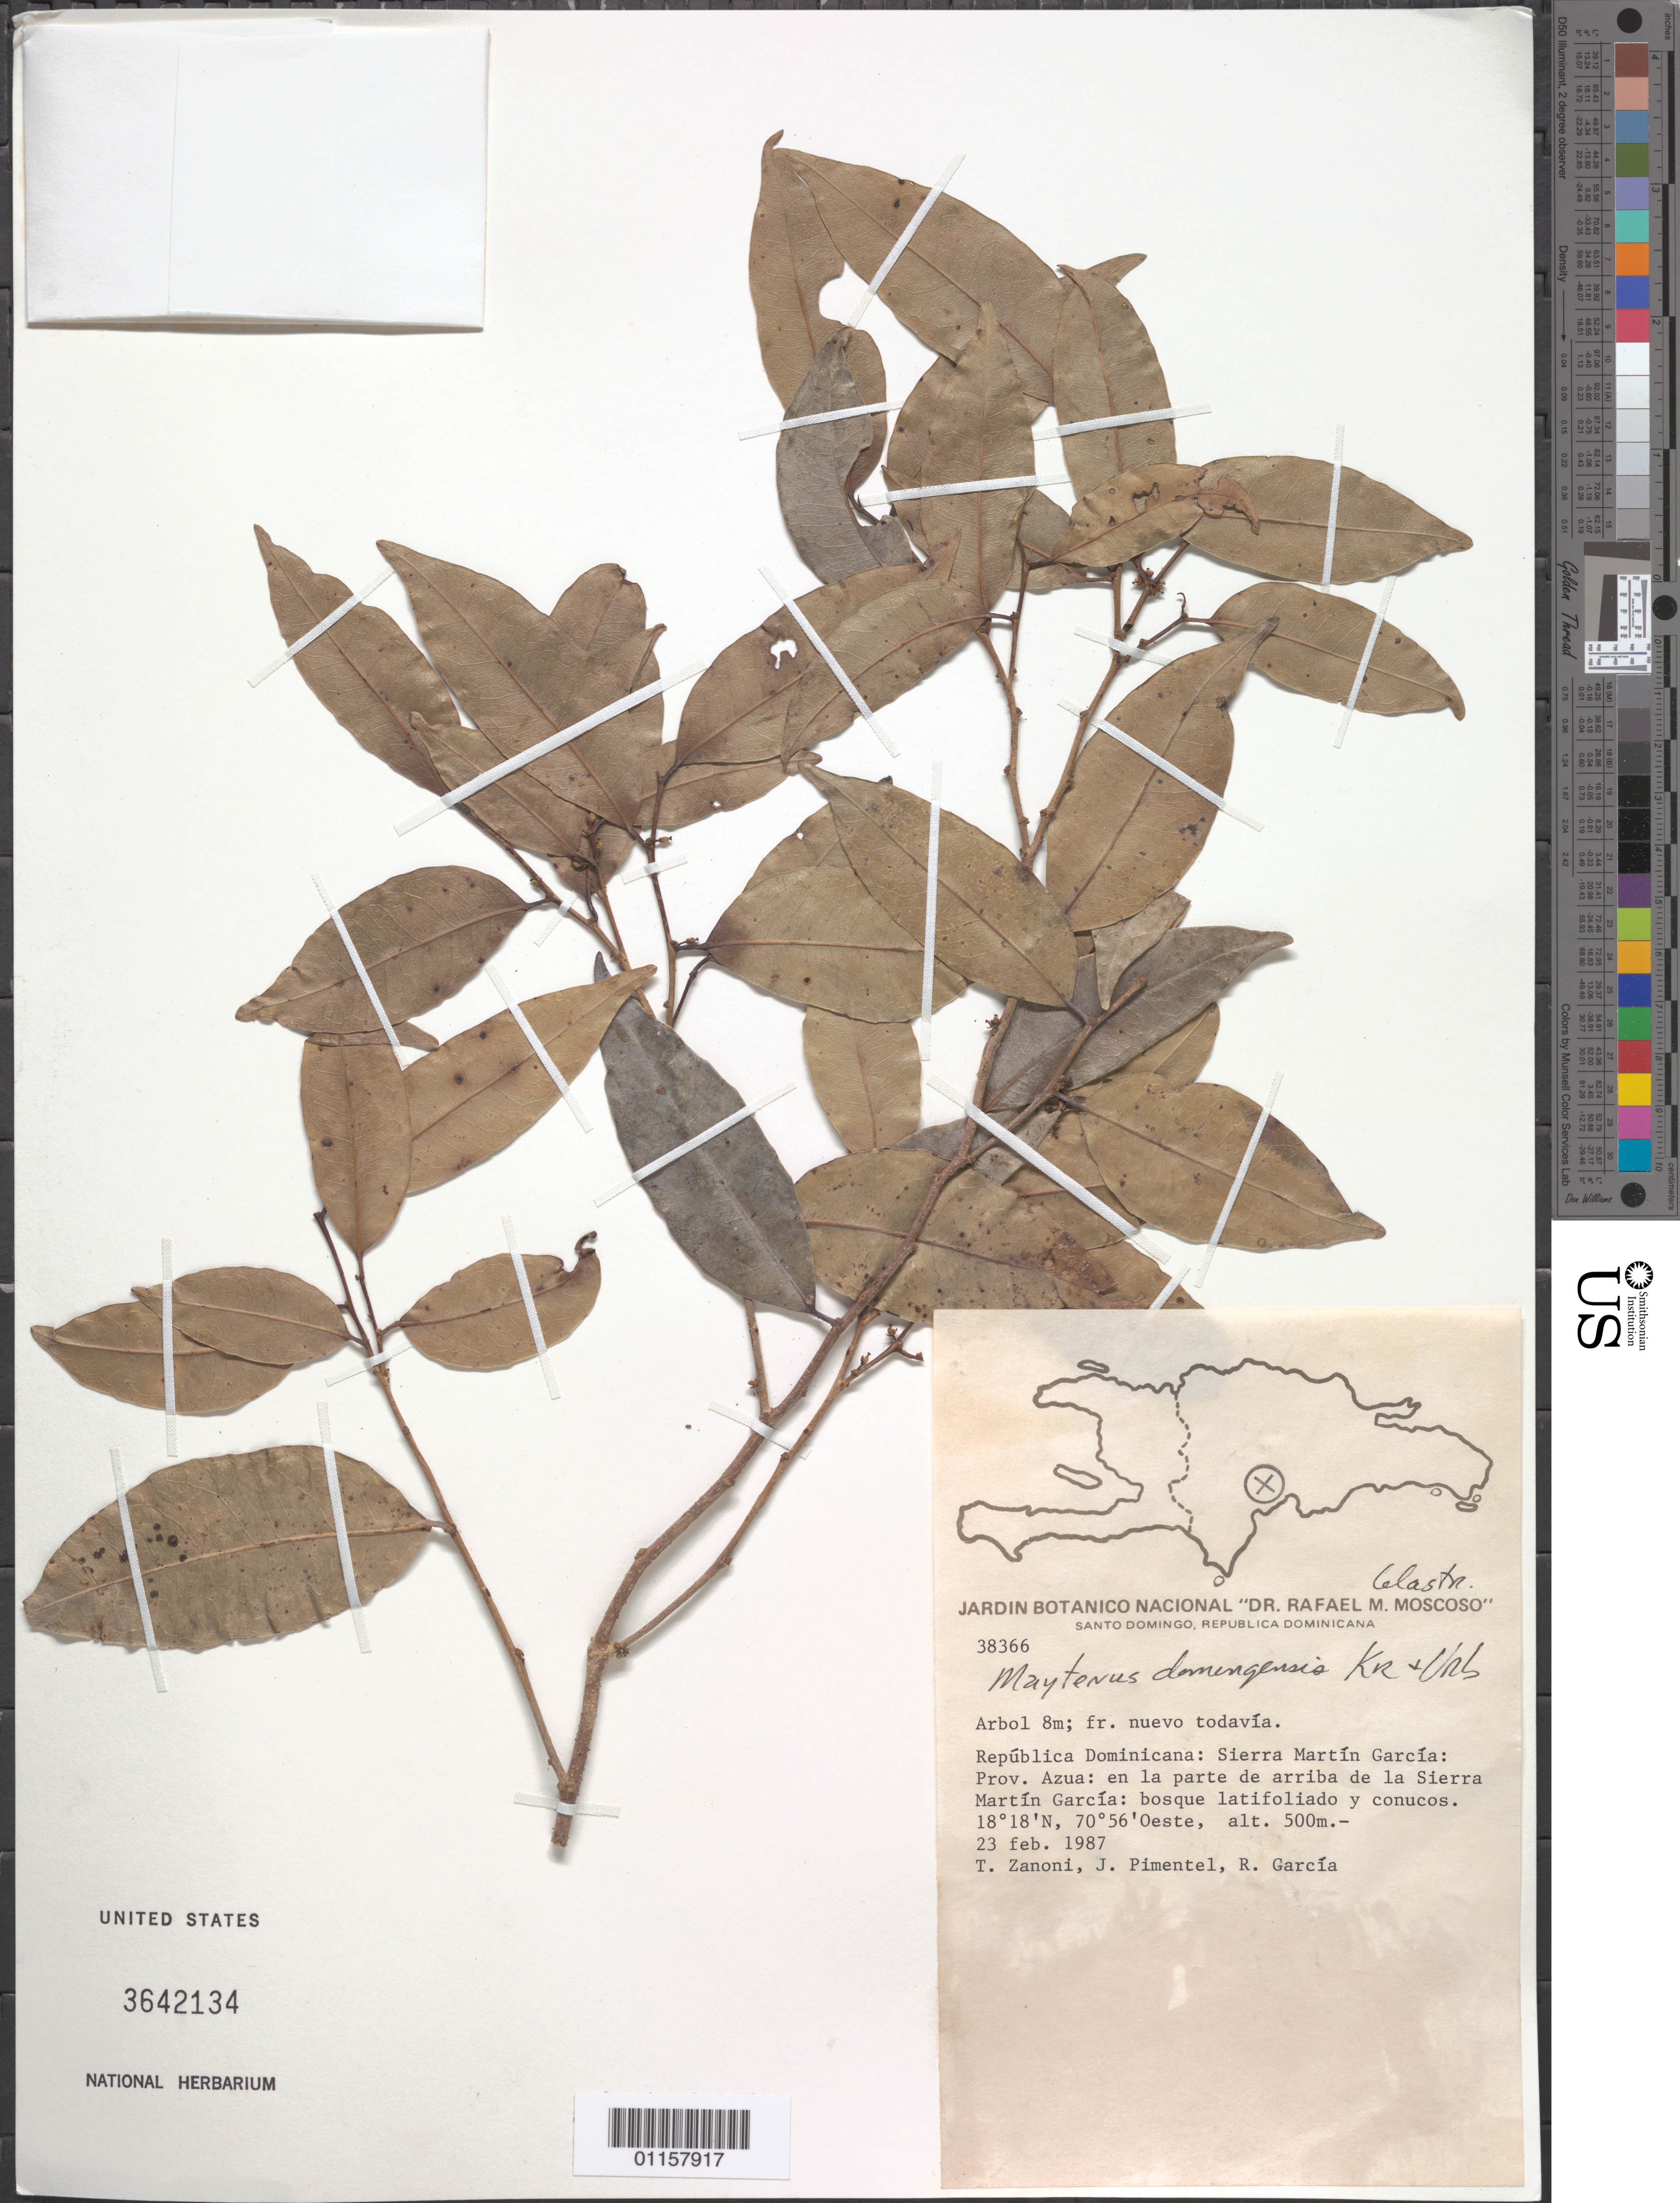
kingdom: Plantae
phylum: Tracheophyta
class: Magnoliopsida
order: Celastrales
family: Celastraceae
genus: Maytenus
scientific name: Maytenus domingensis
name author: Krug & Urb.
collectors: T. A. Zanoni, J. Pimentel & R. G. García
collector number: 38366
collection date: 1987-02-23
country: Dominican Republic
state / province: Azua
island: Hispaniola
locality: Sierra Martín García, en parte de arriba de la Sierra Martín García.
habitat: Bosque latifoliado y conucos.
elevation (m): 500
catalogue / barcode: US 3642134